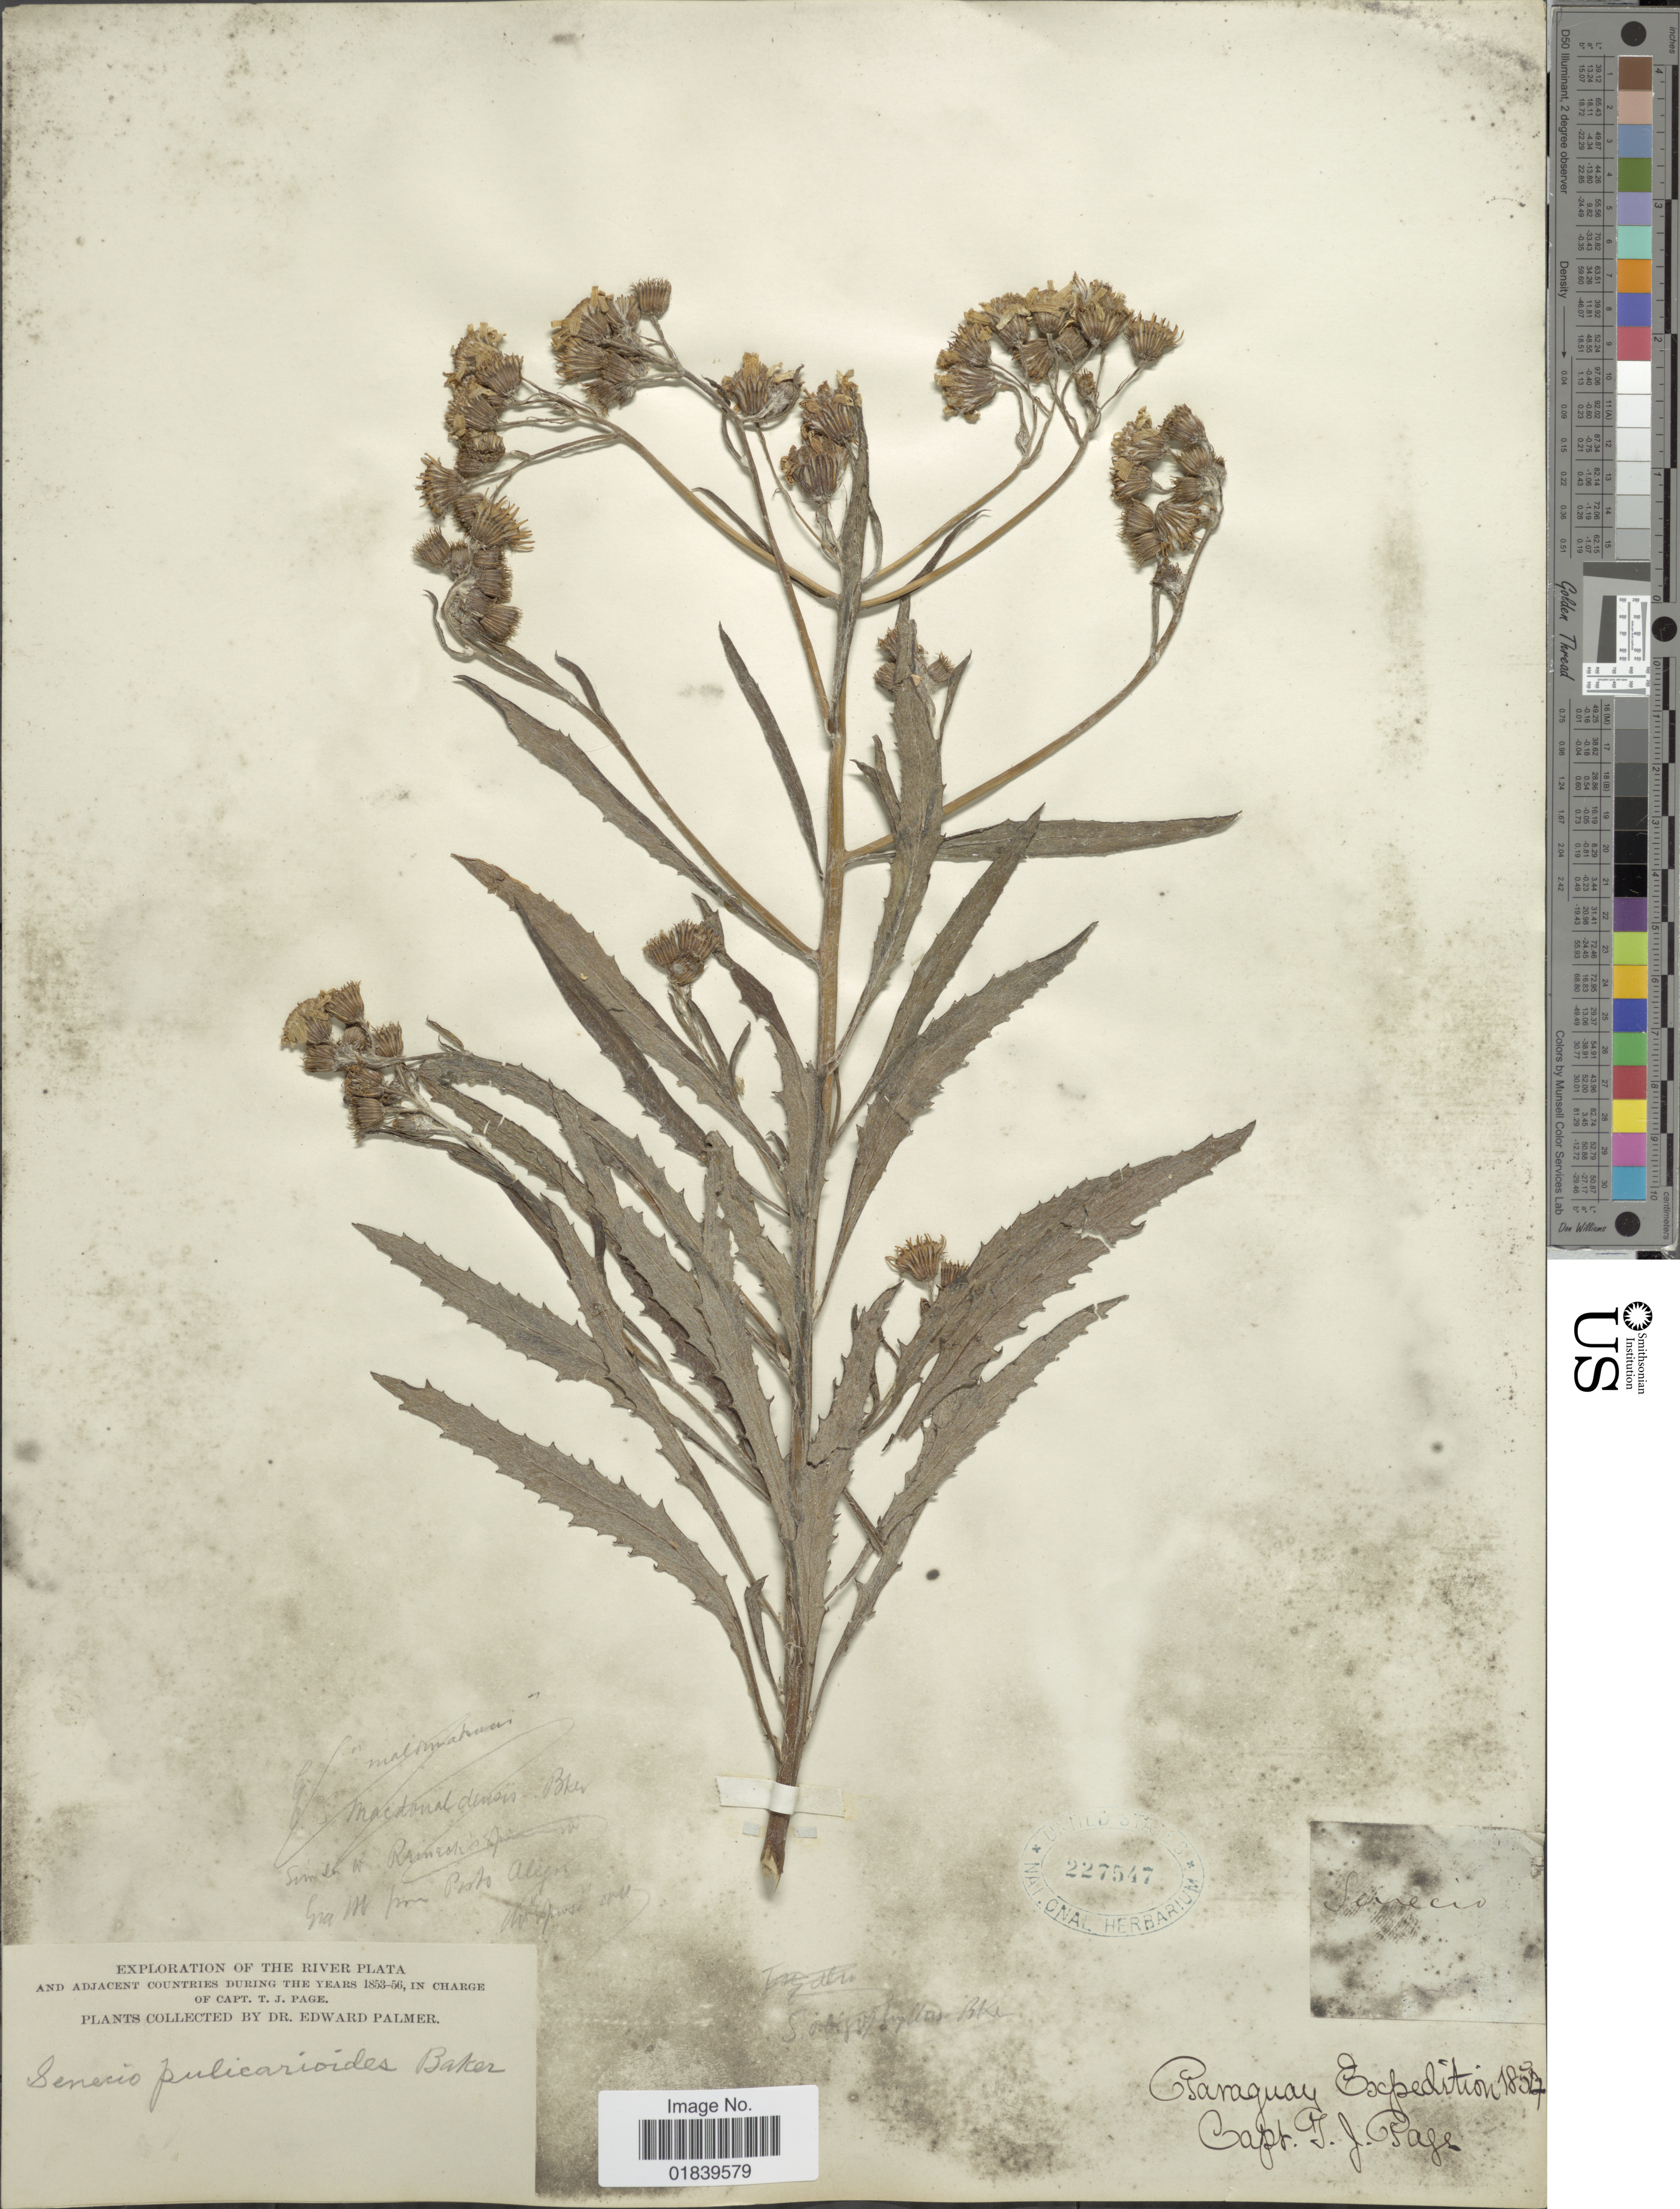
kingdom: Plantae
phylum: Tracheophyta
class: Magnoliopsida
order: Asterales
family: Asteraceae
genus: Senecio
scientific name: Senecio pulicarioides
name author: Baker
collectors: E. Palmer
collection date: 1853/1856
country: Paraguay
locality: River Plata. and adjacent countries. Paraguay,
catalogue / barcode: US 227547